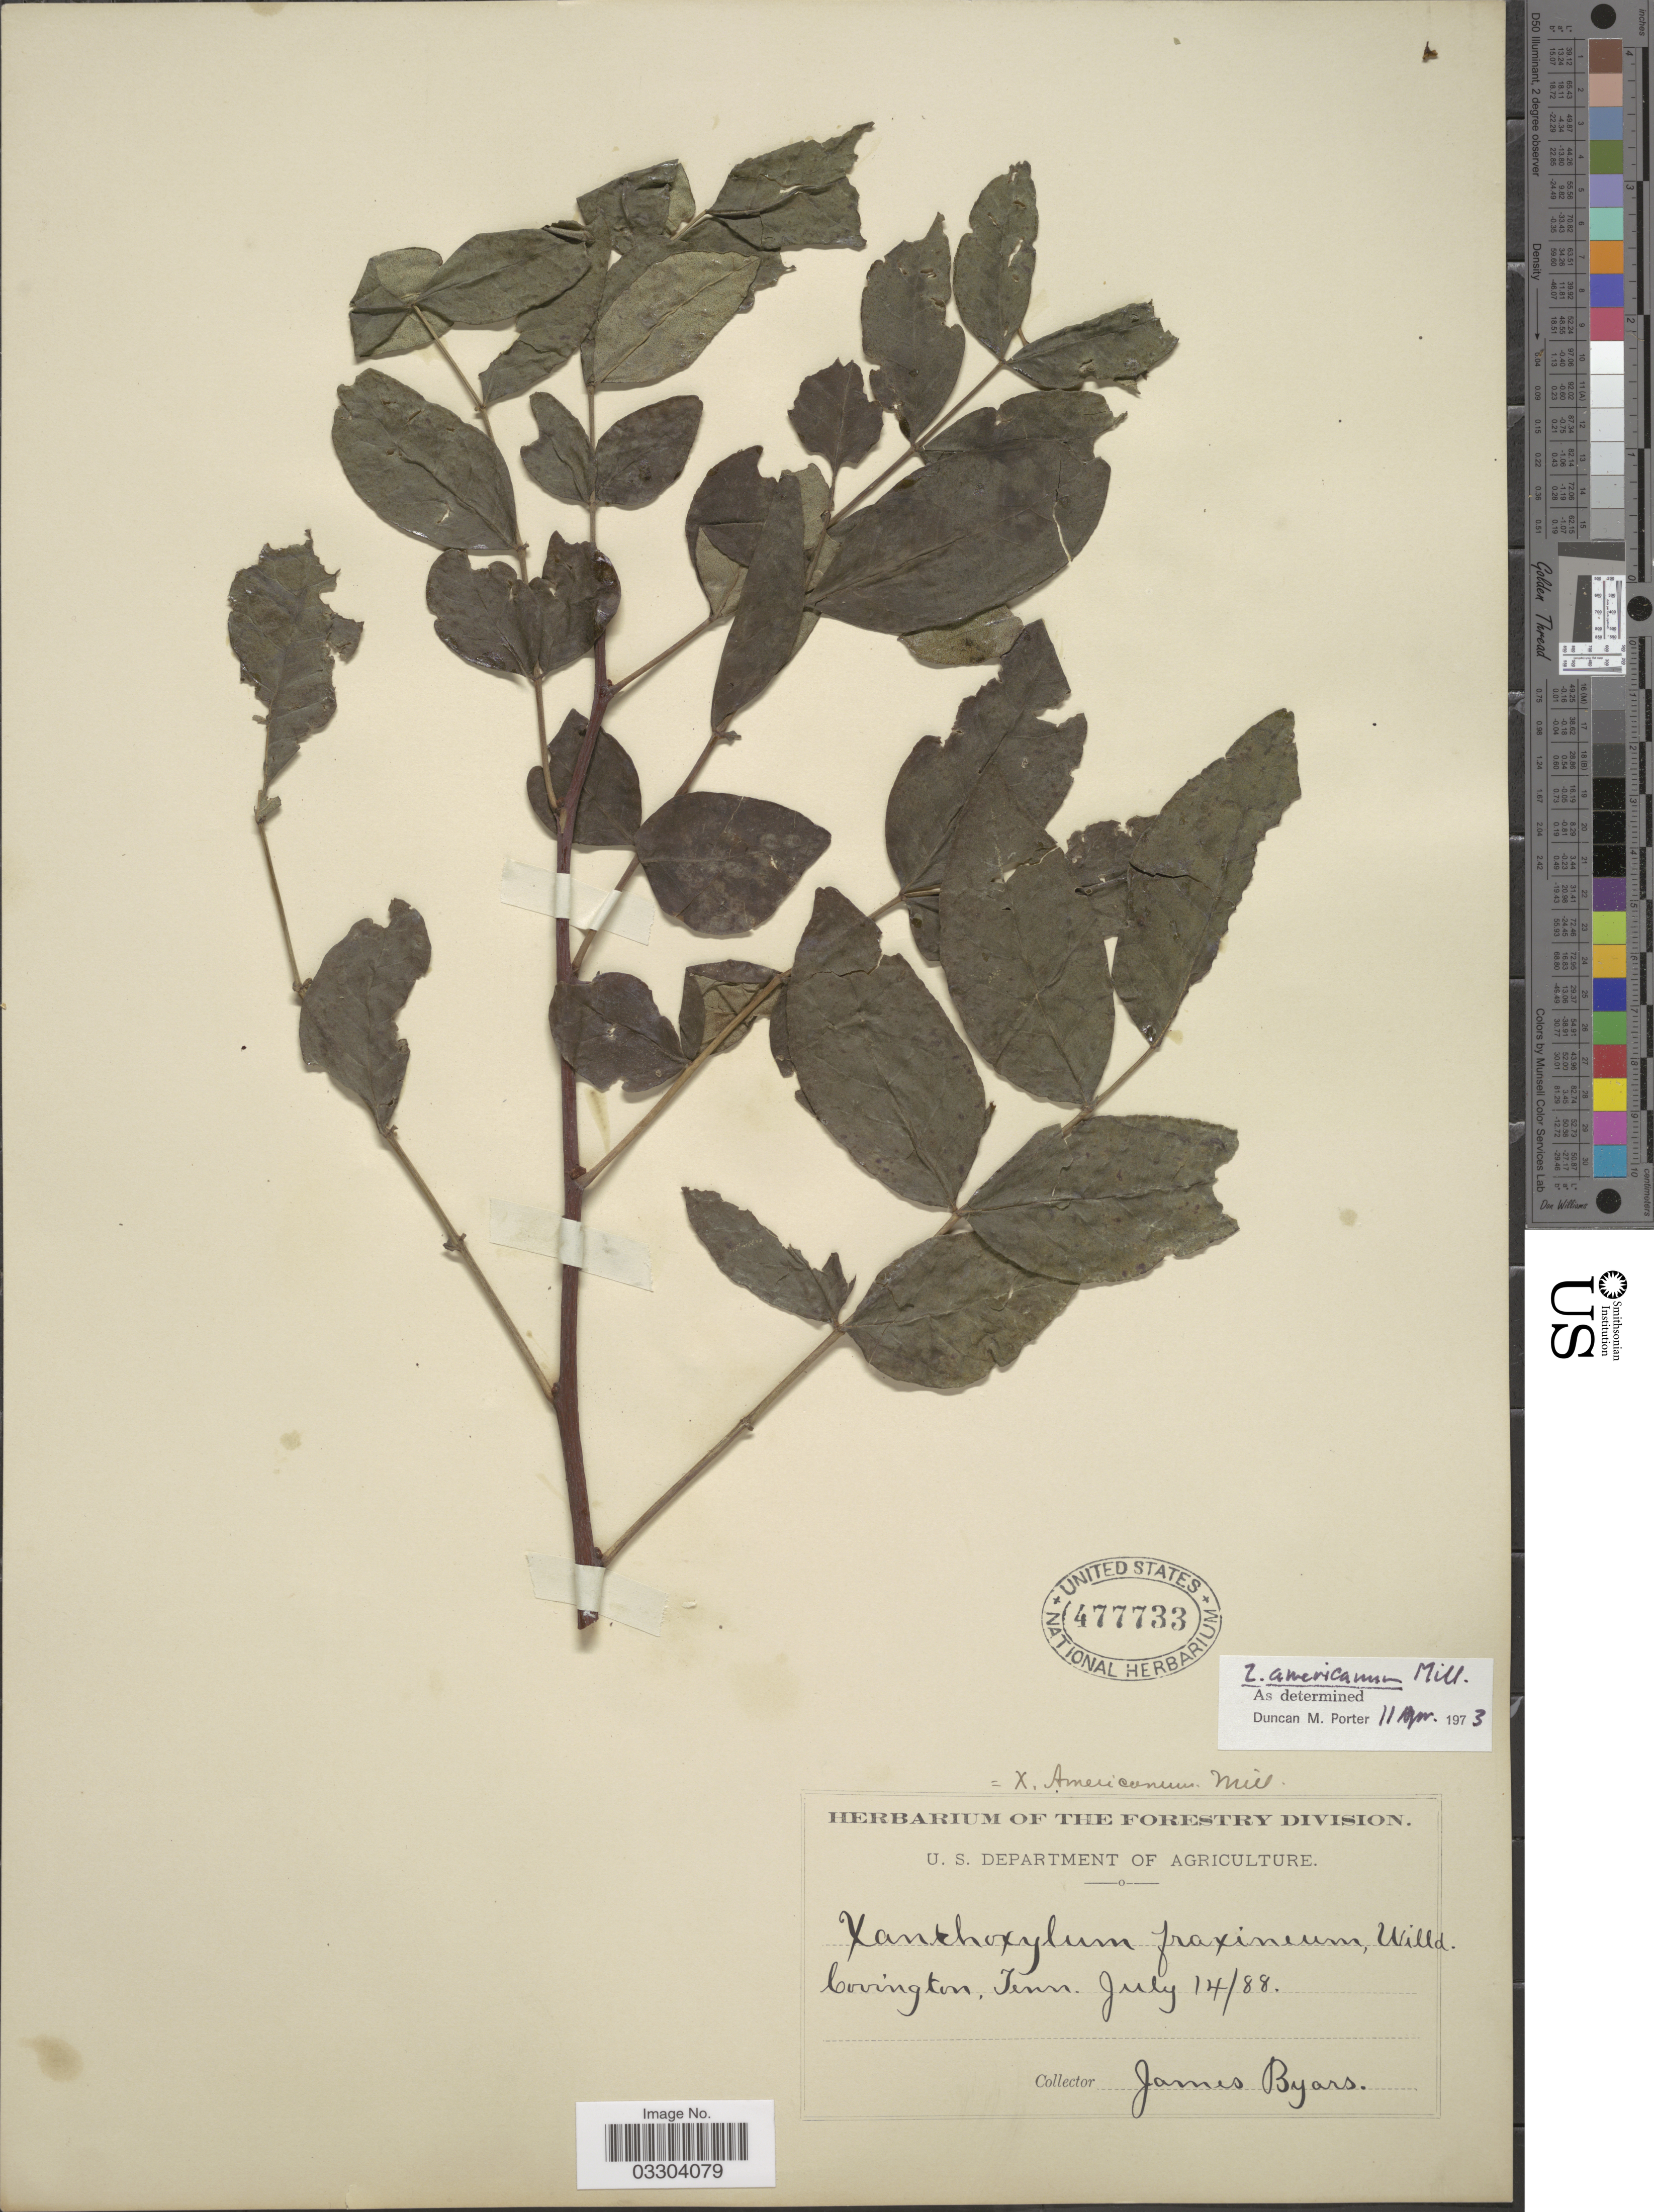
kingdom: Plantae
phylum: Tracheophyta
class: Magnoliopsida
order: Sapindales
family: Rutaceae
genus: Zanthoxylum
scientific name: Zanthoxylum americanum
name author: Mill.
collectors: J. Byars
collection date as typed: Transcribed d/m/y: 14/7/88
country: United States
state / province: Tennessee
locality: Covington.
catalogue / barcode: US 477733